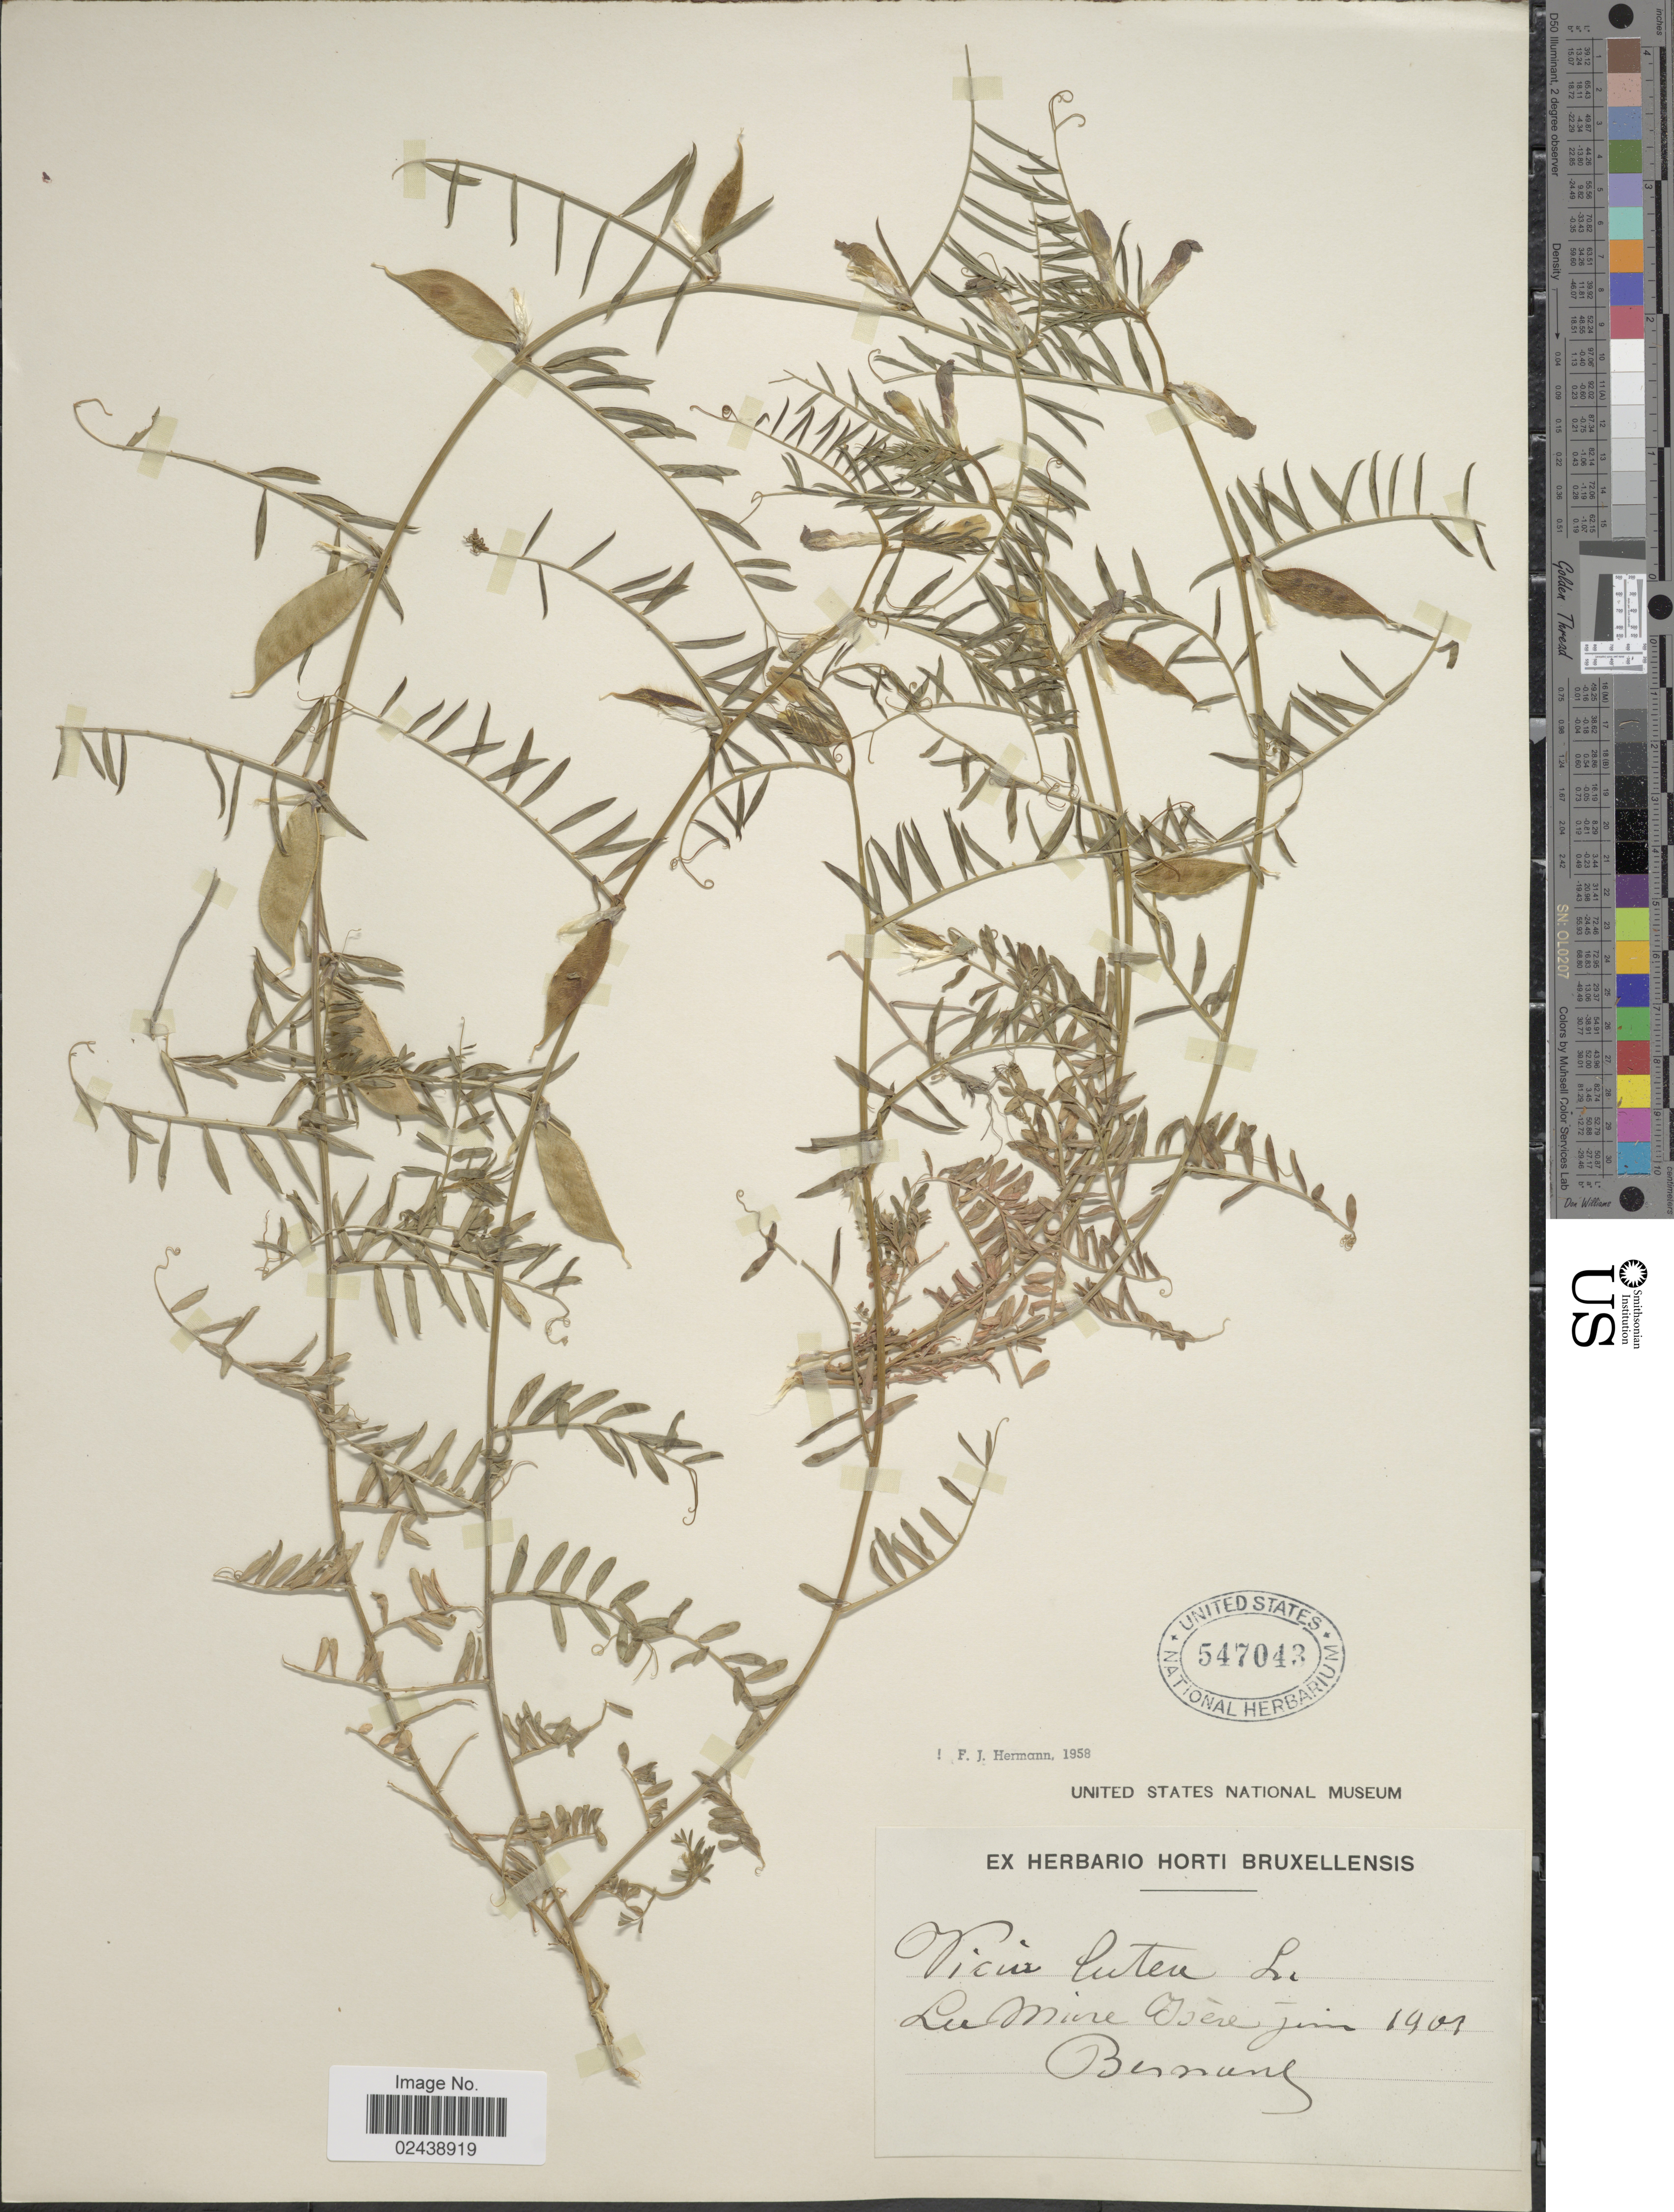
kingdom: Plantae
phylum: Tracheophyta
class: Magnoliopsida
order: Fabales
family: Fabaceae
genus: Vicia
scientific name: Vicia lutea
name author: L.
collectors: -. Bernard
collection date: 1901-06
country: France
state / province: Auvergne-Rhône-Alpes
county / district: Isère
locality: Lu Mure Isere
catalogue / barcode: US 547043